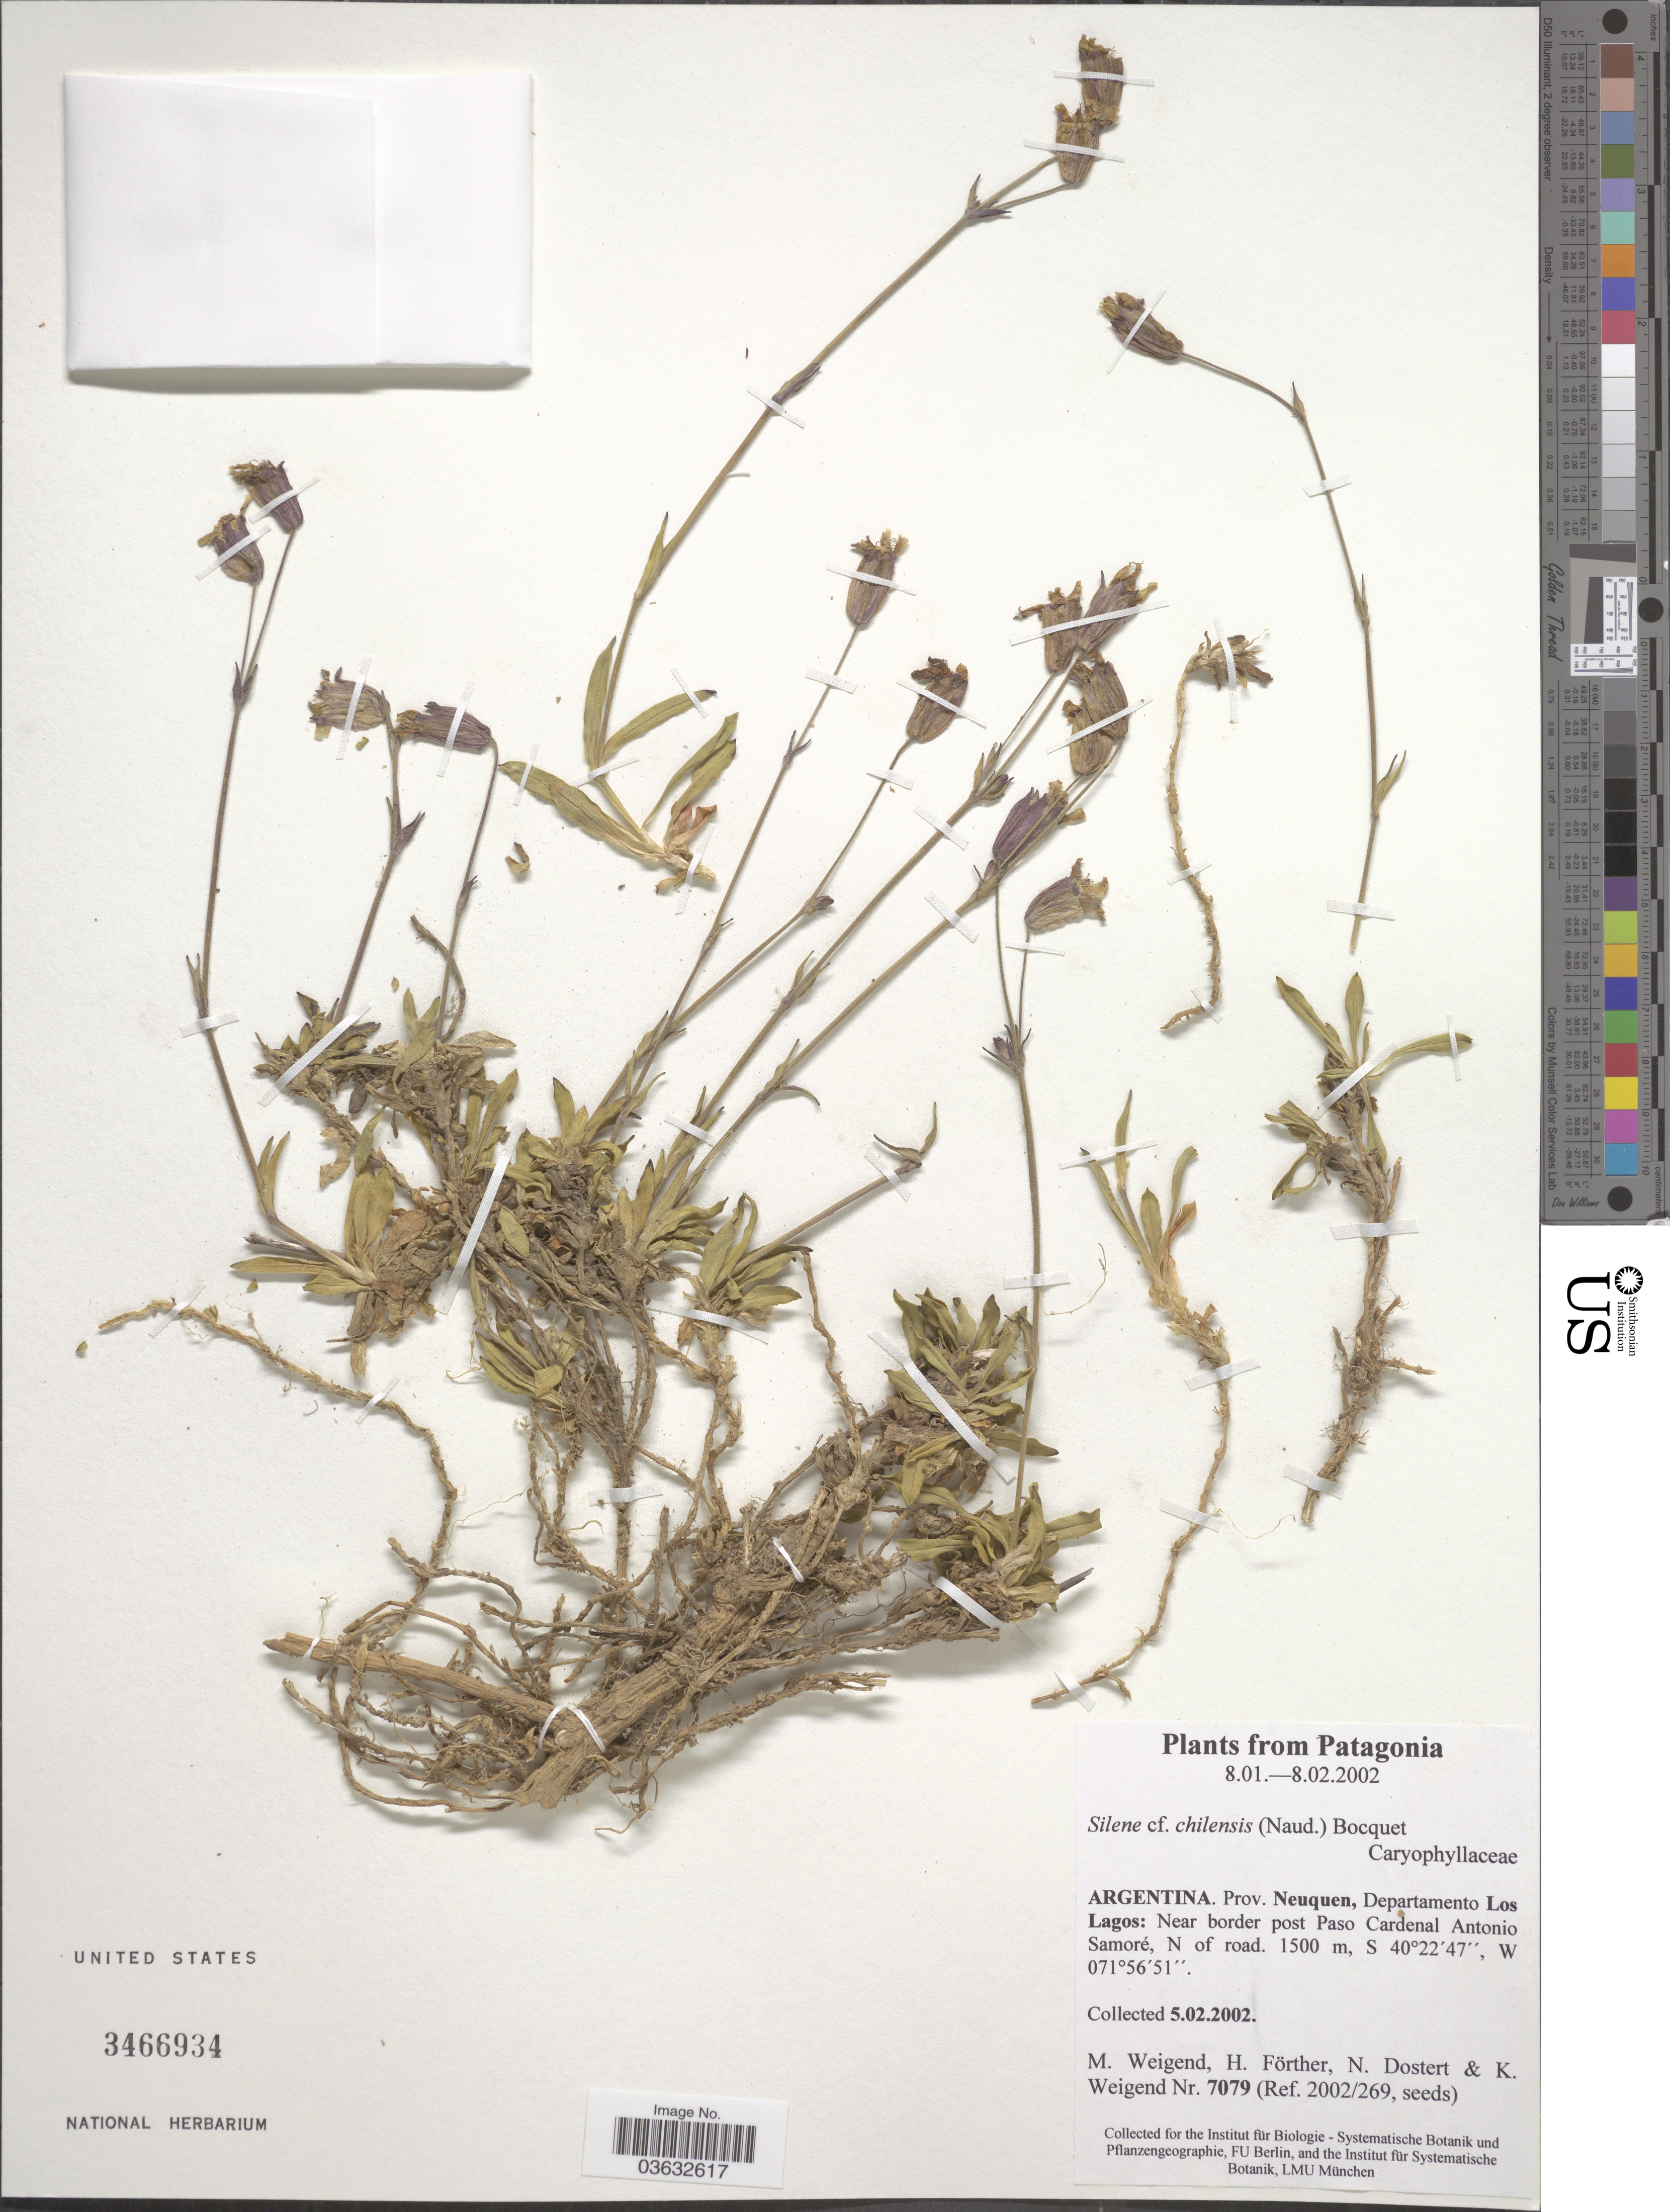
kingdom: Plantae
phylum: Tracheophyta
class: Magnoliopsida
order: Caryophyllales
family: Caryophyllaceae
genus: Silene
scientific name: Silene chilensis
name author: (Naudin) Bocquet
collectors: M. Weigend, H. Förther, N. Dostert & K. Weigend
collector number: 7079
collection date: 2002-02-05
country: Argentina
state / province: Neuquen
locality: Patagonia. Departamento Los Lagos: Near border post Paso Cardenal Antonio Samoré, N of road.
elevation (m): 1500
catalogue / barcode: US 3466934